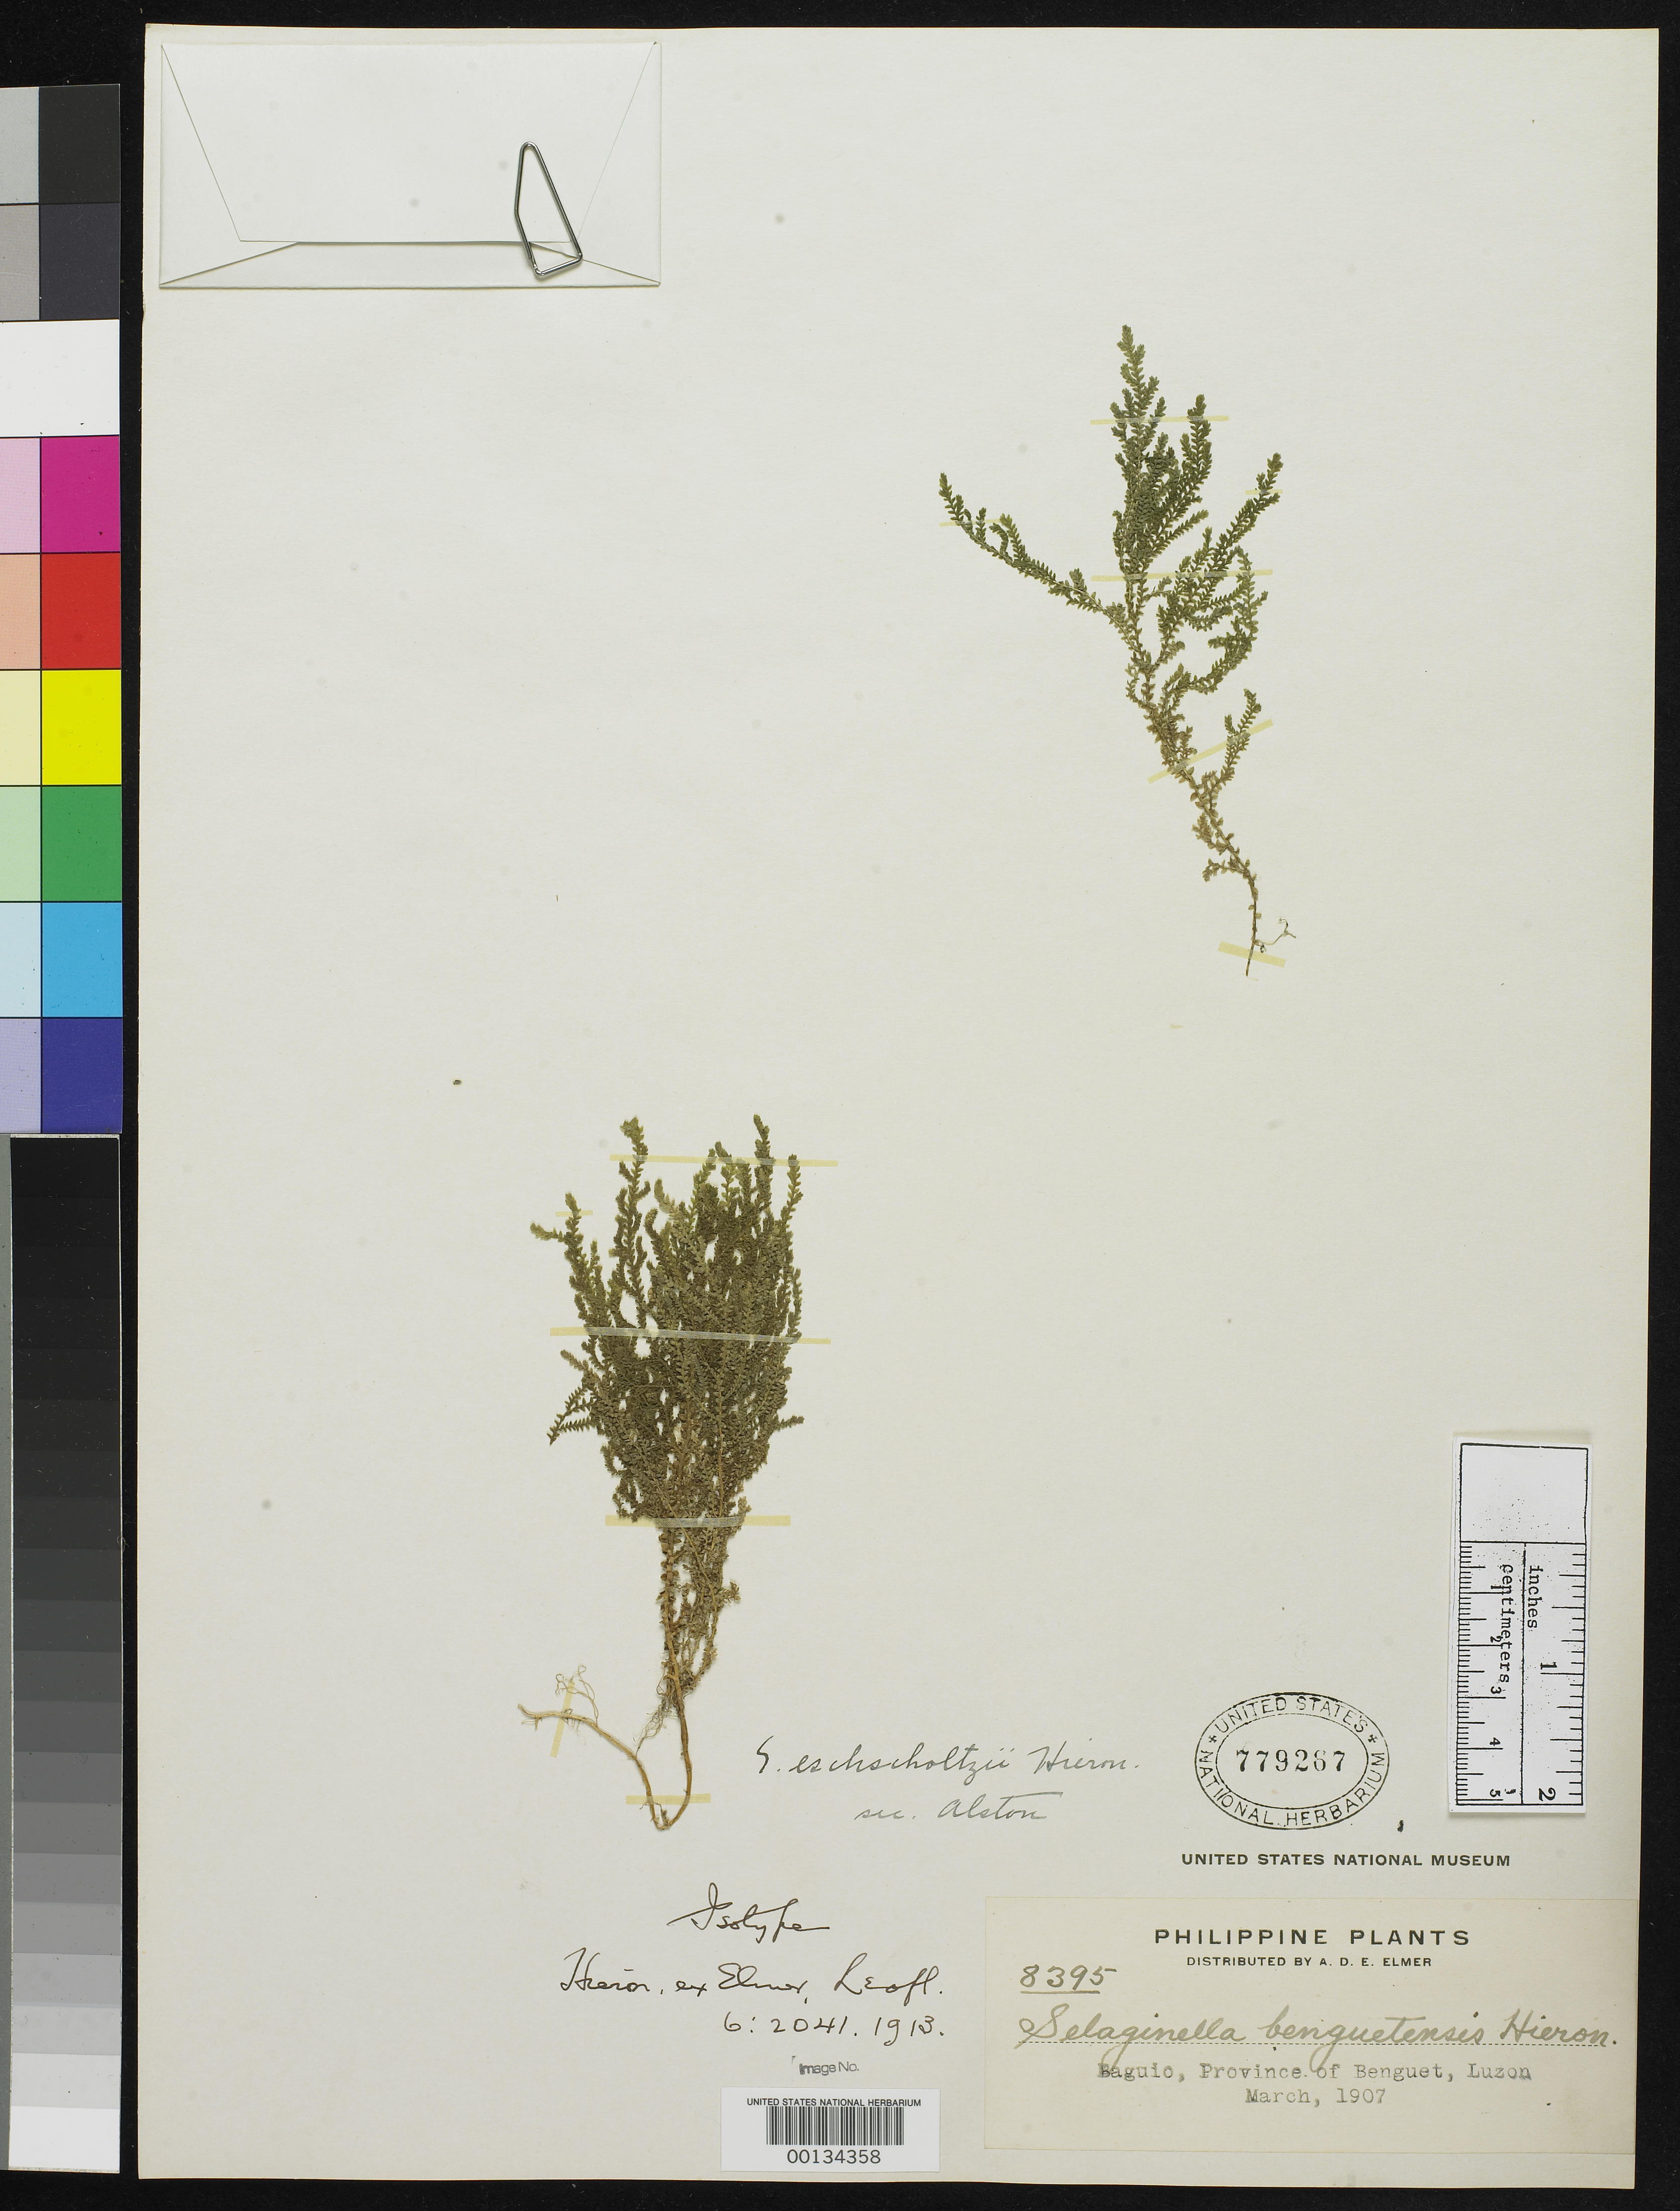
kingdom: Plantae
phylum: Tracheophyta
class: Lycopodiopsida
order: Selaginellales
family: Selaginellaceae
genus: Selaginella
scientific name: Selaginella eschscholzii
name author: Hieron.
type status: Isosyntype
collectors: A. D. E. Elmer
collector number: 8395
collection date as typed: Mar 1907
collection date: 1907-03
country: Philippines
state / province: Cordillera (Administrative Region)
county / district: Benguet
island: Luzon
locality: Baguio.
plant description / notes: Specimens distributed as Selaginella "benguetensis" Hieron., but this collection (first of several syntypes) cited in protologue under S. eschscholzii Hieron.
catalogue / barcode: US 779267